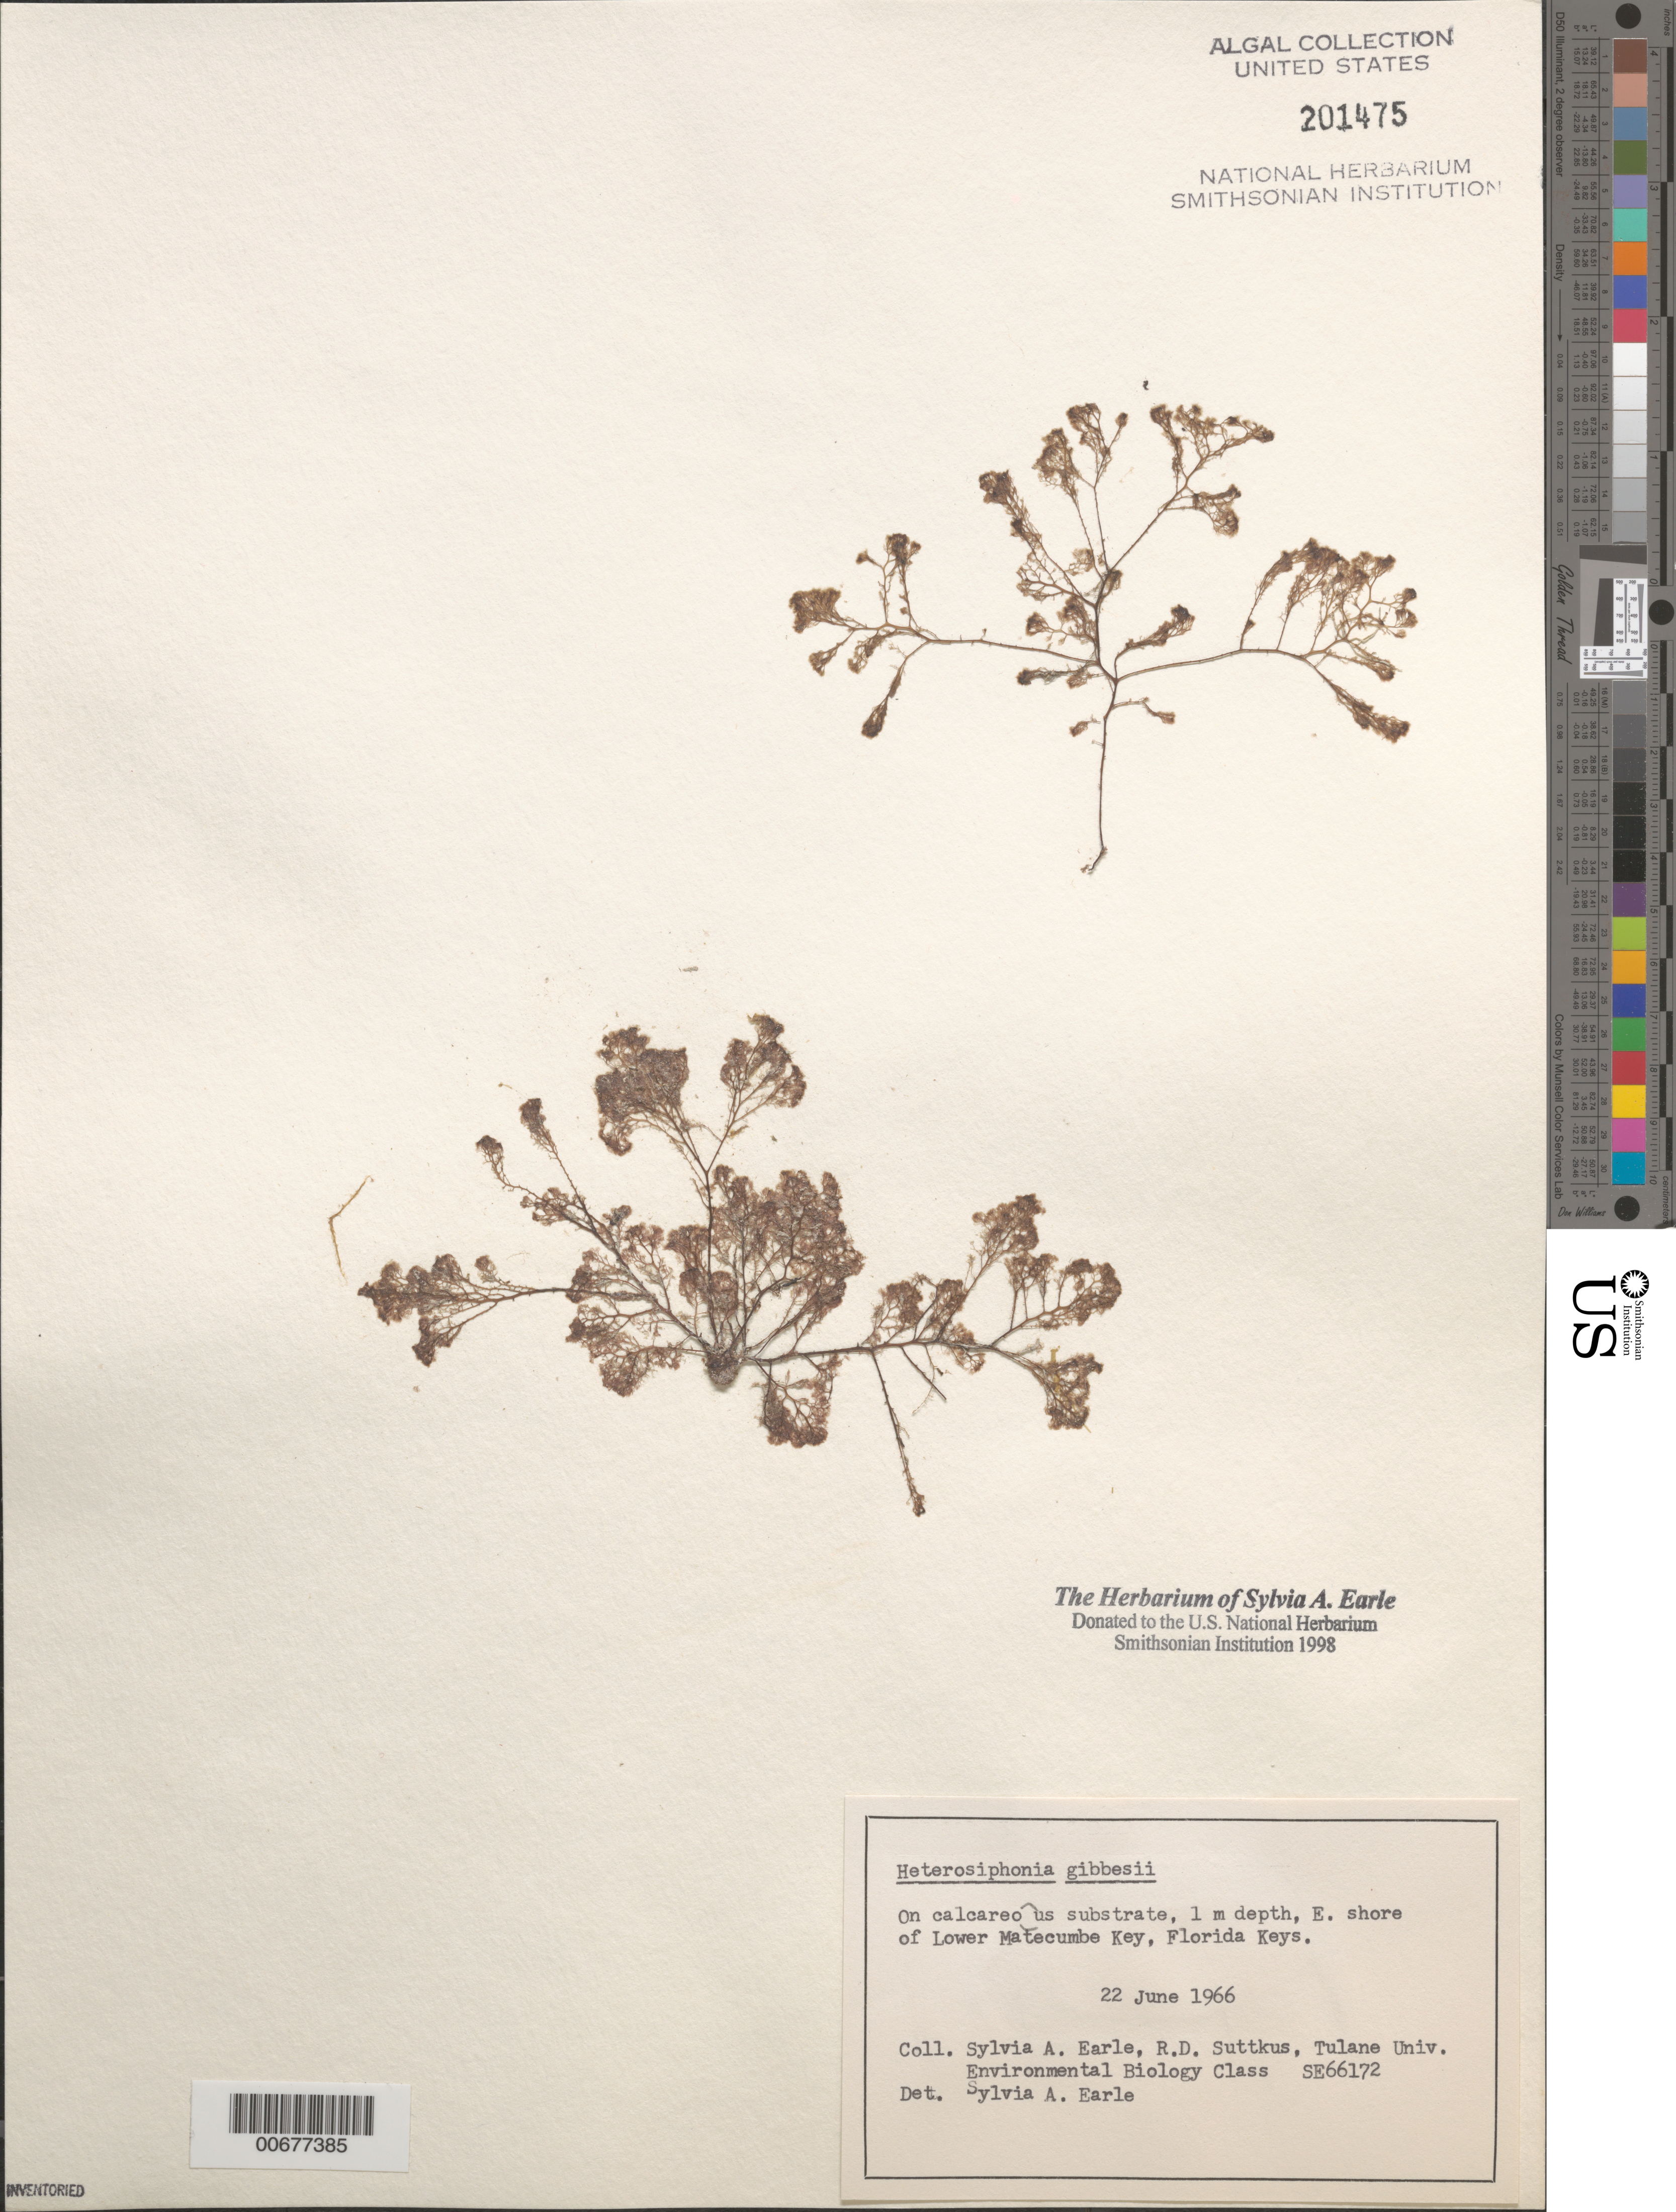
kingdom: Plantae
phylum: Rhodophyta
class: Florideophyceae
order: Ceramiales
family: Dasyaceae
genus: Heterosiphonia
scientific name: Heterosiphonia gibbesii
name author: (Harv.)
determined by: Earle, S. A.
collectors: S. A. Earle, R. Suttkus & Tulane Univ. Env. Biol. Class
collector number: SE 66172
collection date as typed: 22 Jun 1966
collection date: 1966-06-22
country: United States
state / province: Florida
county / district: Monroe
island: Lower Matecumbe Key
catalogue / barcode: US 201475